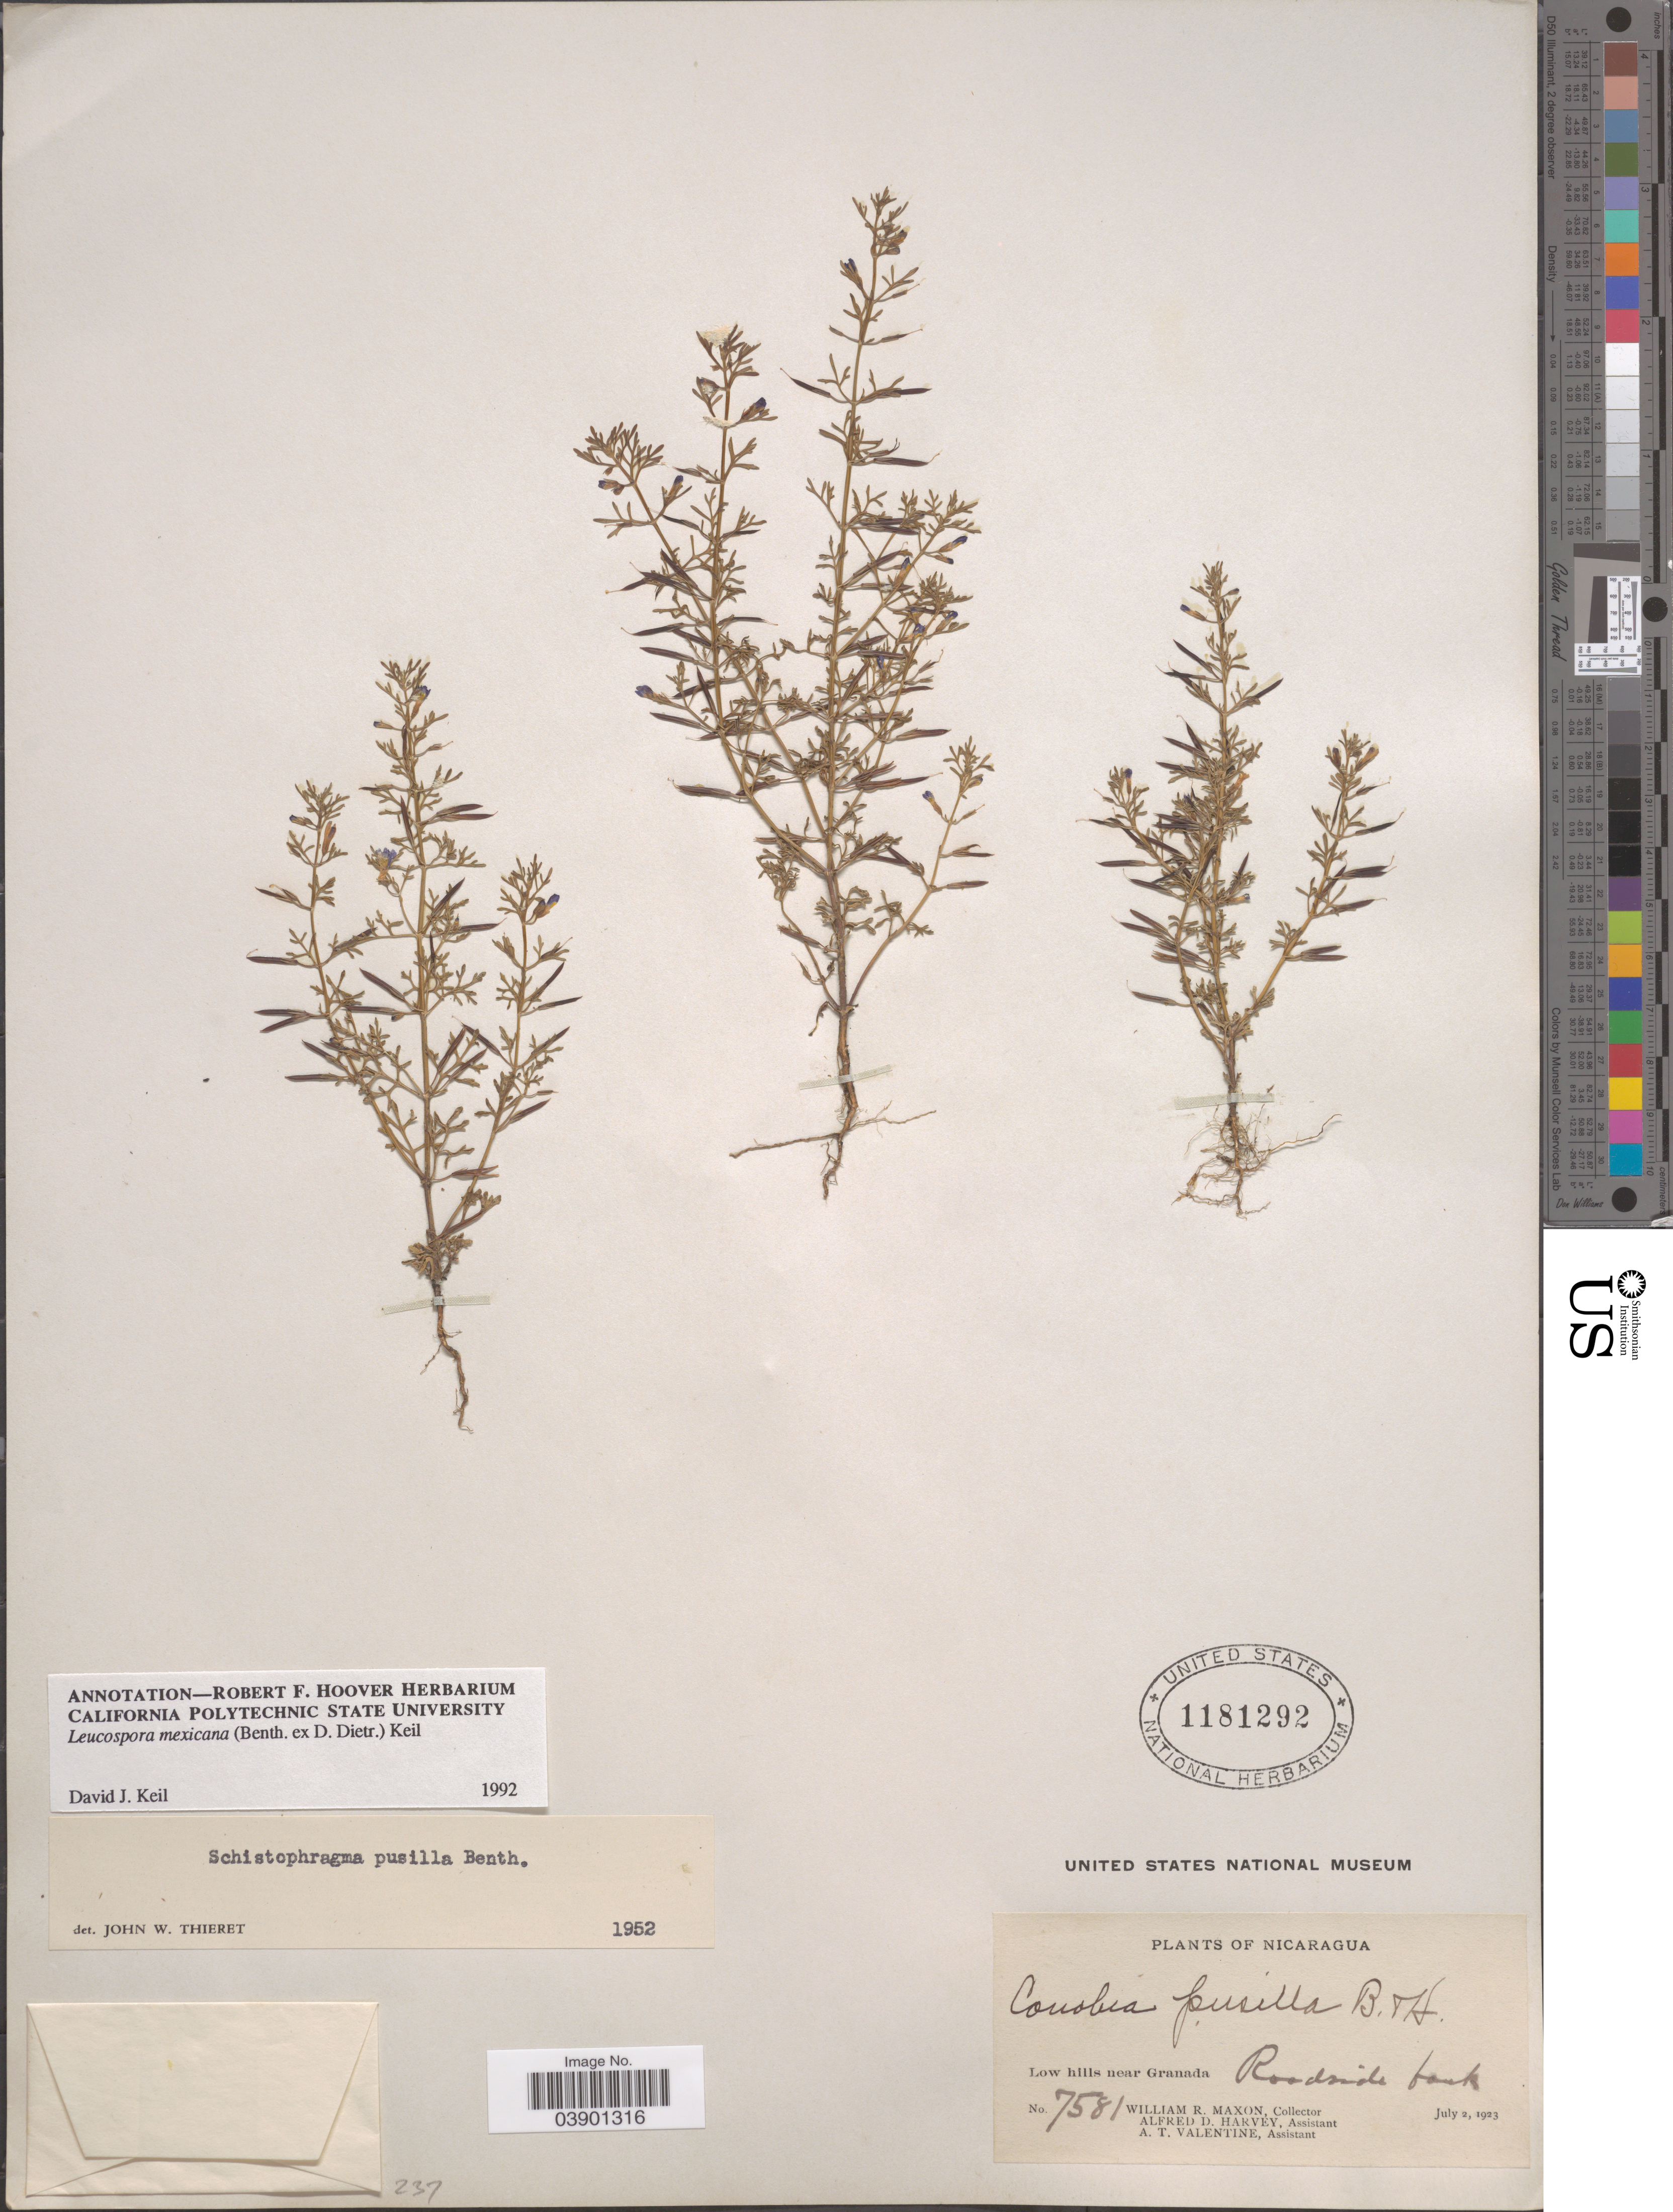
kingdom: Plantae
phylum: Tracheophyta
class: Magnoliopsida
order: Lamiales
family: Plantaginaceae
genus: Schistophragma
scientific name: Schistophragma pusillum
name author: Benth.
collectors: W. R. Maxon, A. D. Harvey & A. Valentine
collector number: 7581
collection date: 1923-07-02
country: Nicaragua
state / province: Granada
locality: Low hills near Granada.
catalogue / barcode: US 1181292